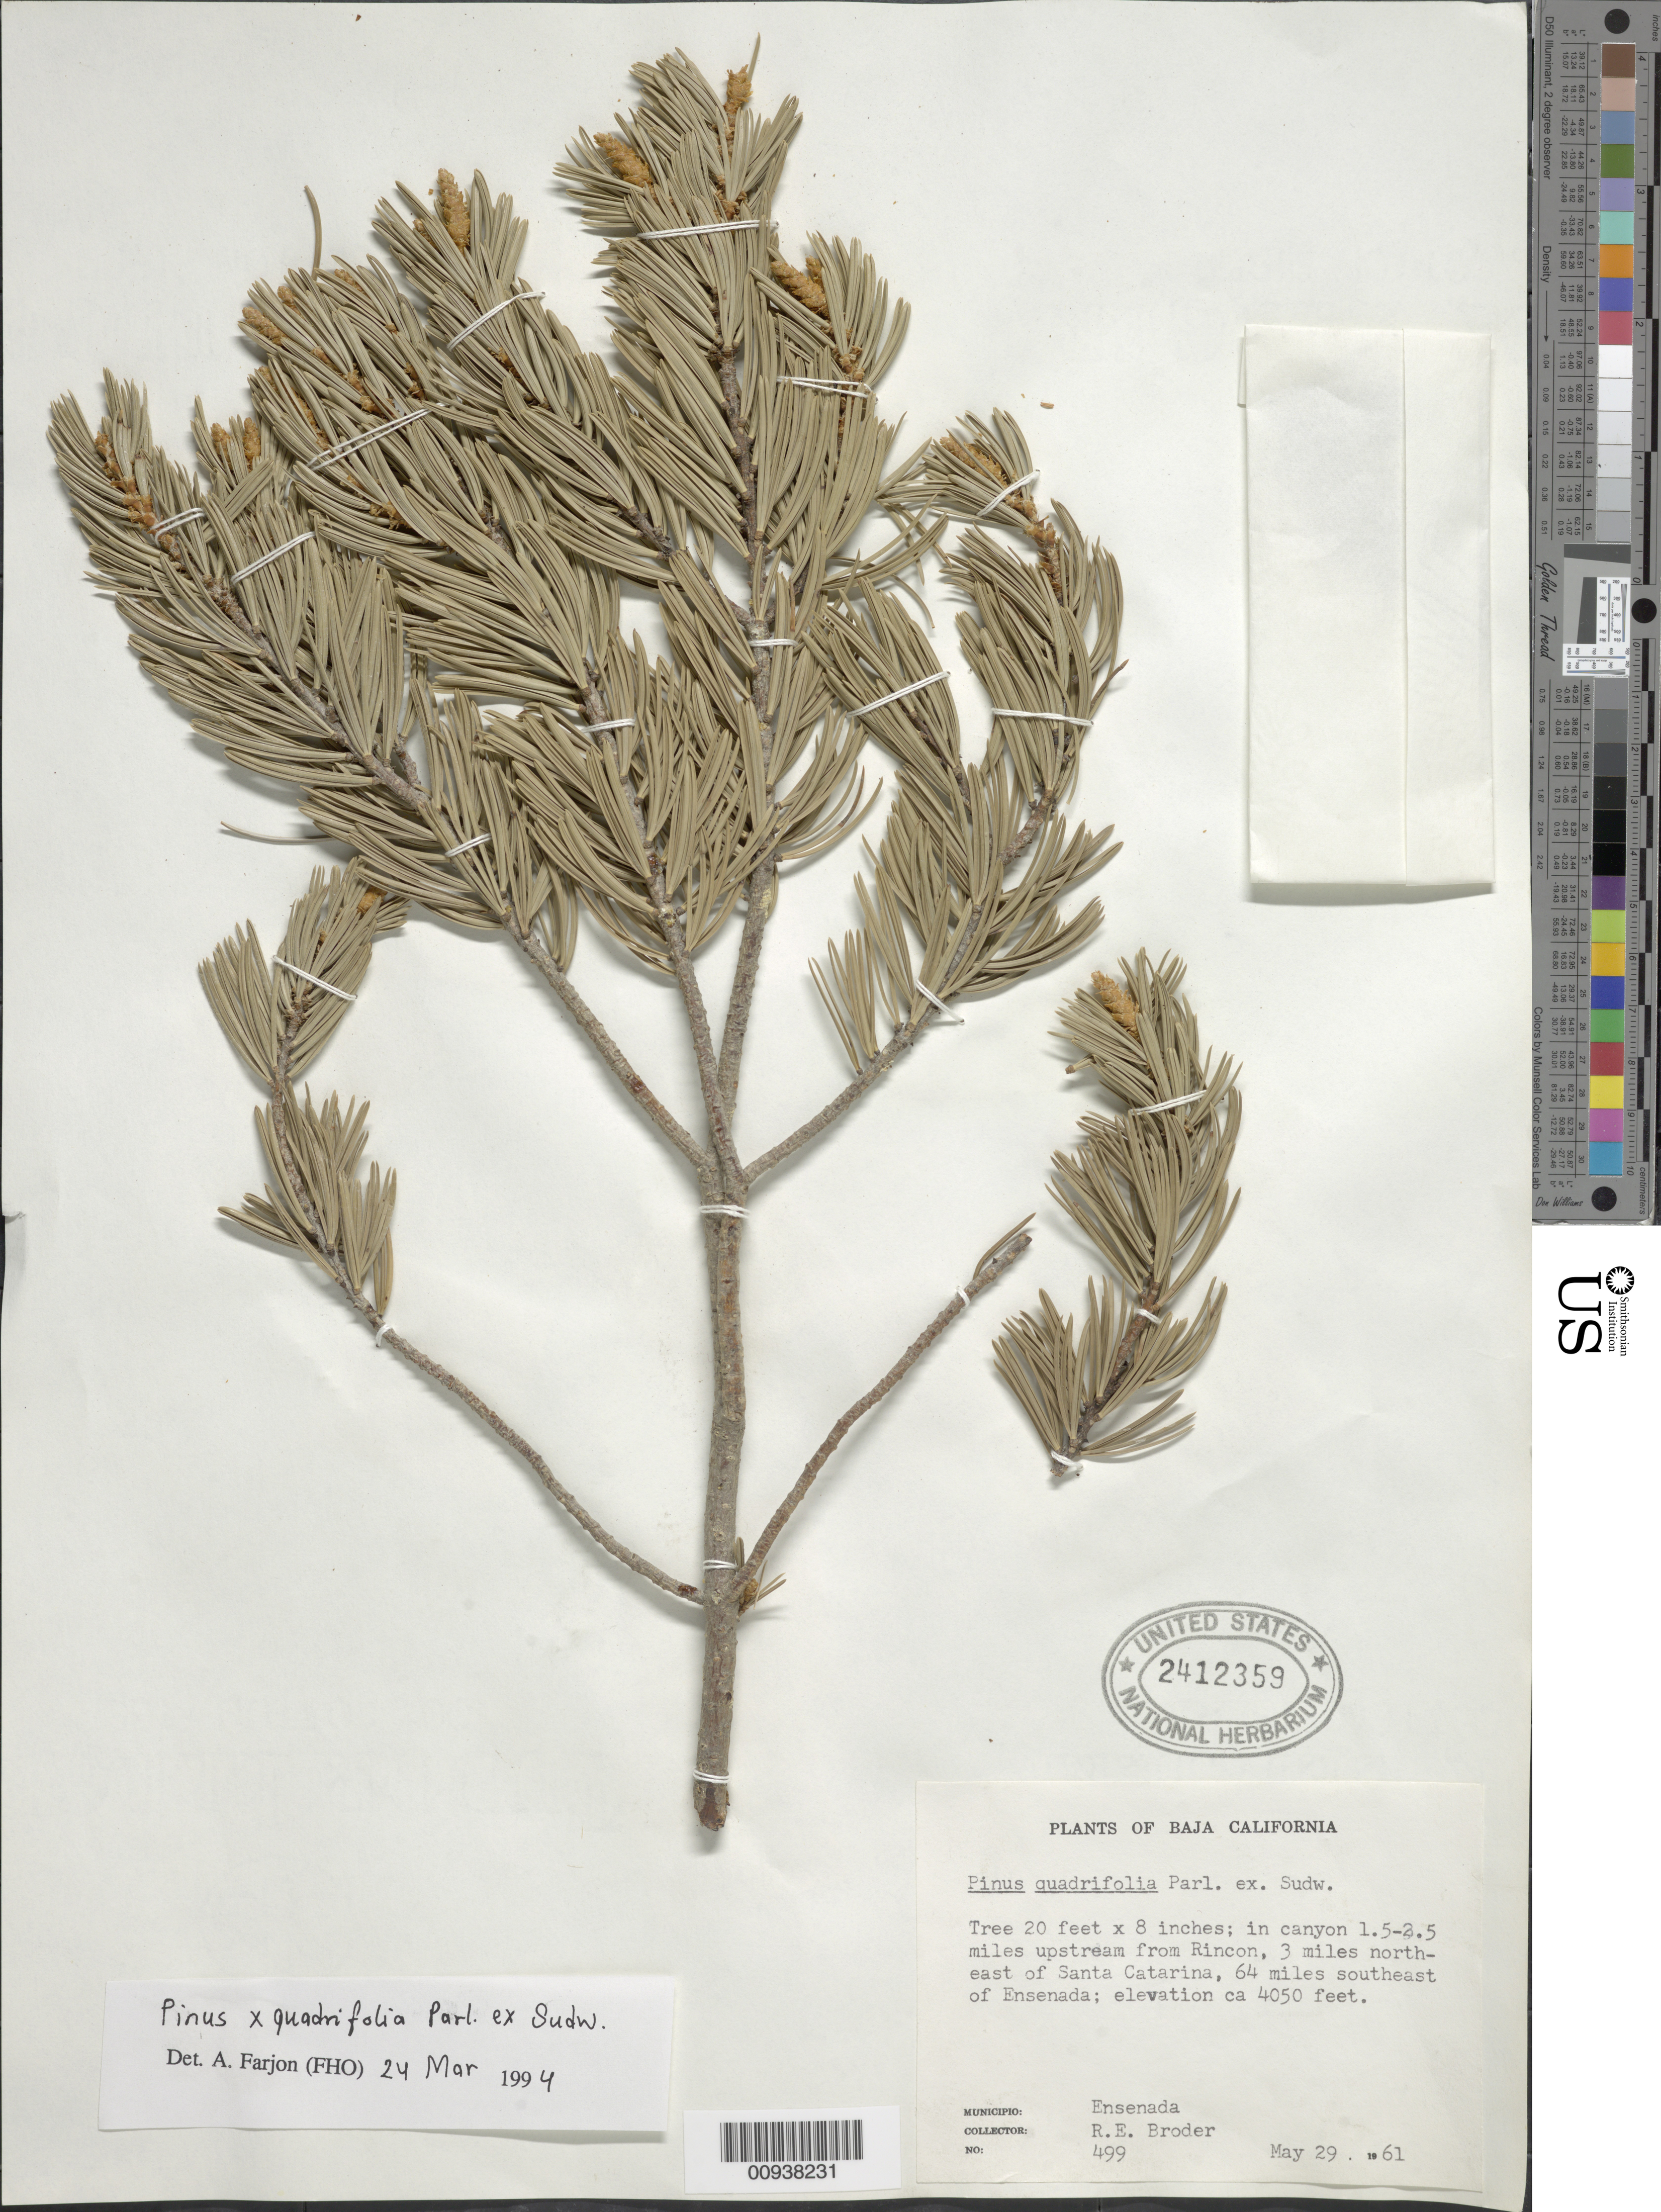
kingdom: Plantae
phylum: Tracheophyta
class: Pinopsida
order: Pinales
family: Pinaceae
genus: Pinus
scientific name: Pinus x quadrifolia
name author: Parl. ex Sudw.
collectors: R. Broder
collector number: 499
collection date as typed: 29 May 1961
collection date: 1961-05-29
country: Mexico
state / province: Baja California Norte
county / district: Ensenada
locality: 1.5 -2.5 miles upstream from Rincon, 3 miles north-east of Santa Catarina, 64 miles southeast of Ensenada.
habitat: In canyon.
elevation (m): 1234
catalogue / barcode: US 2412359